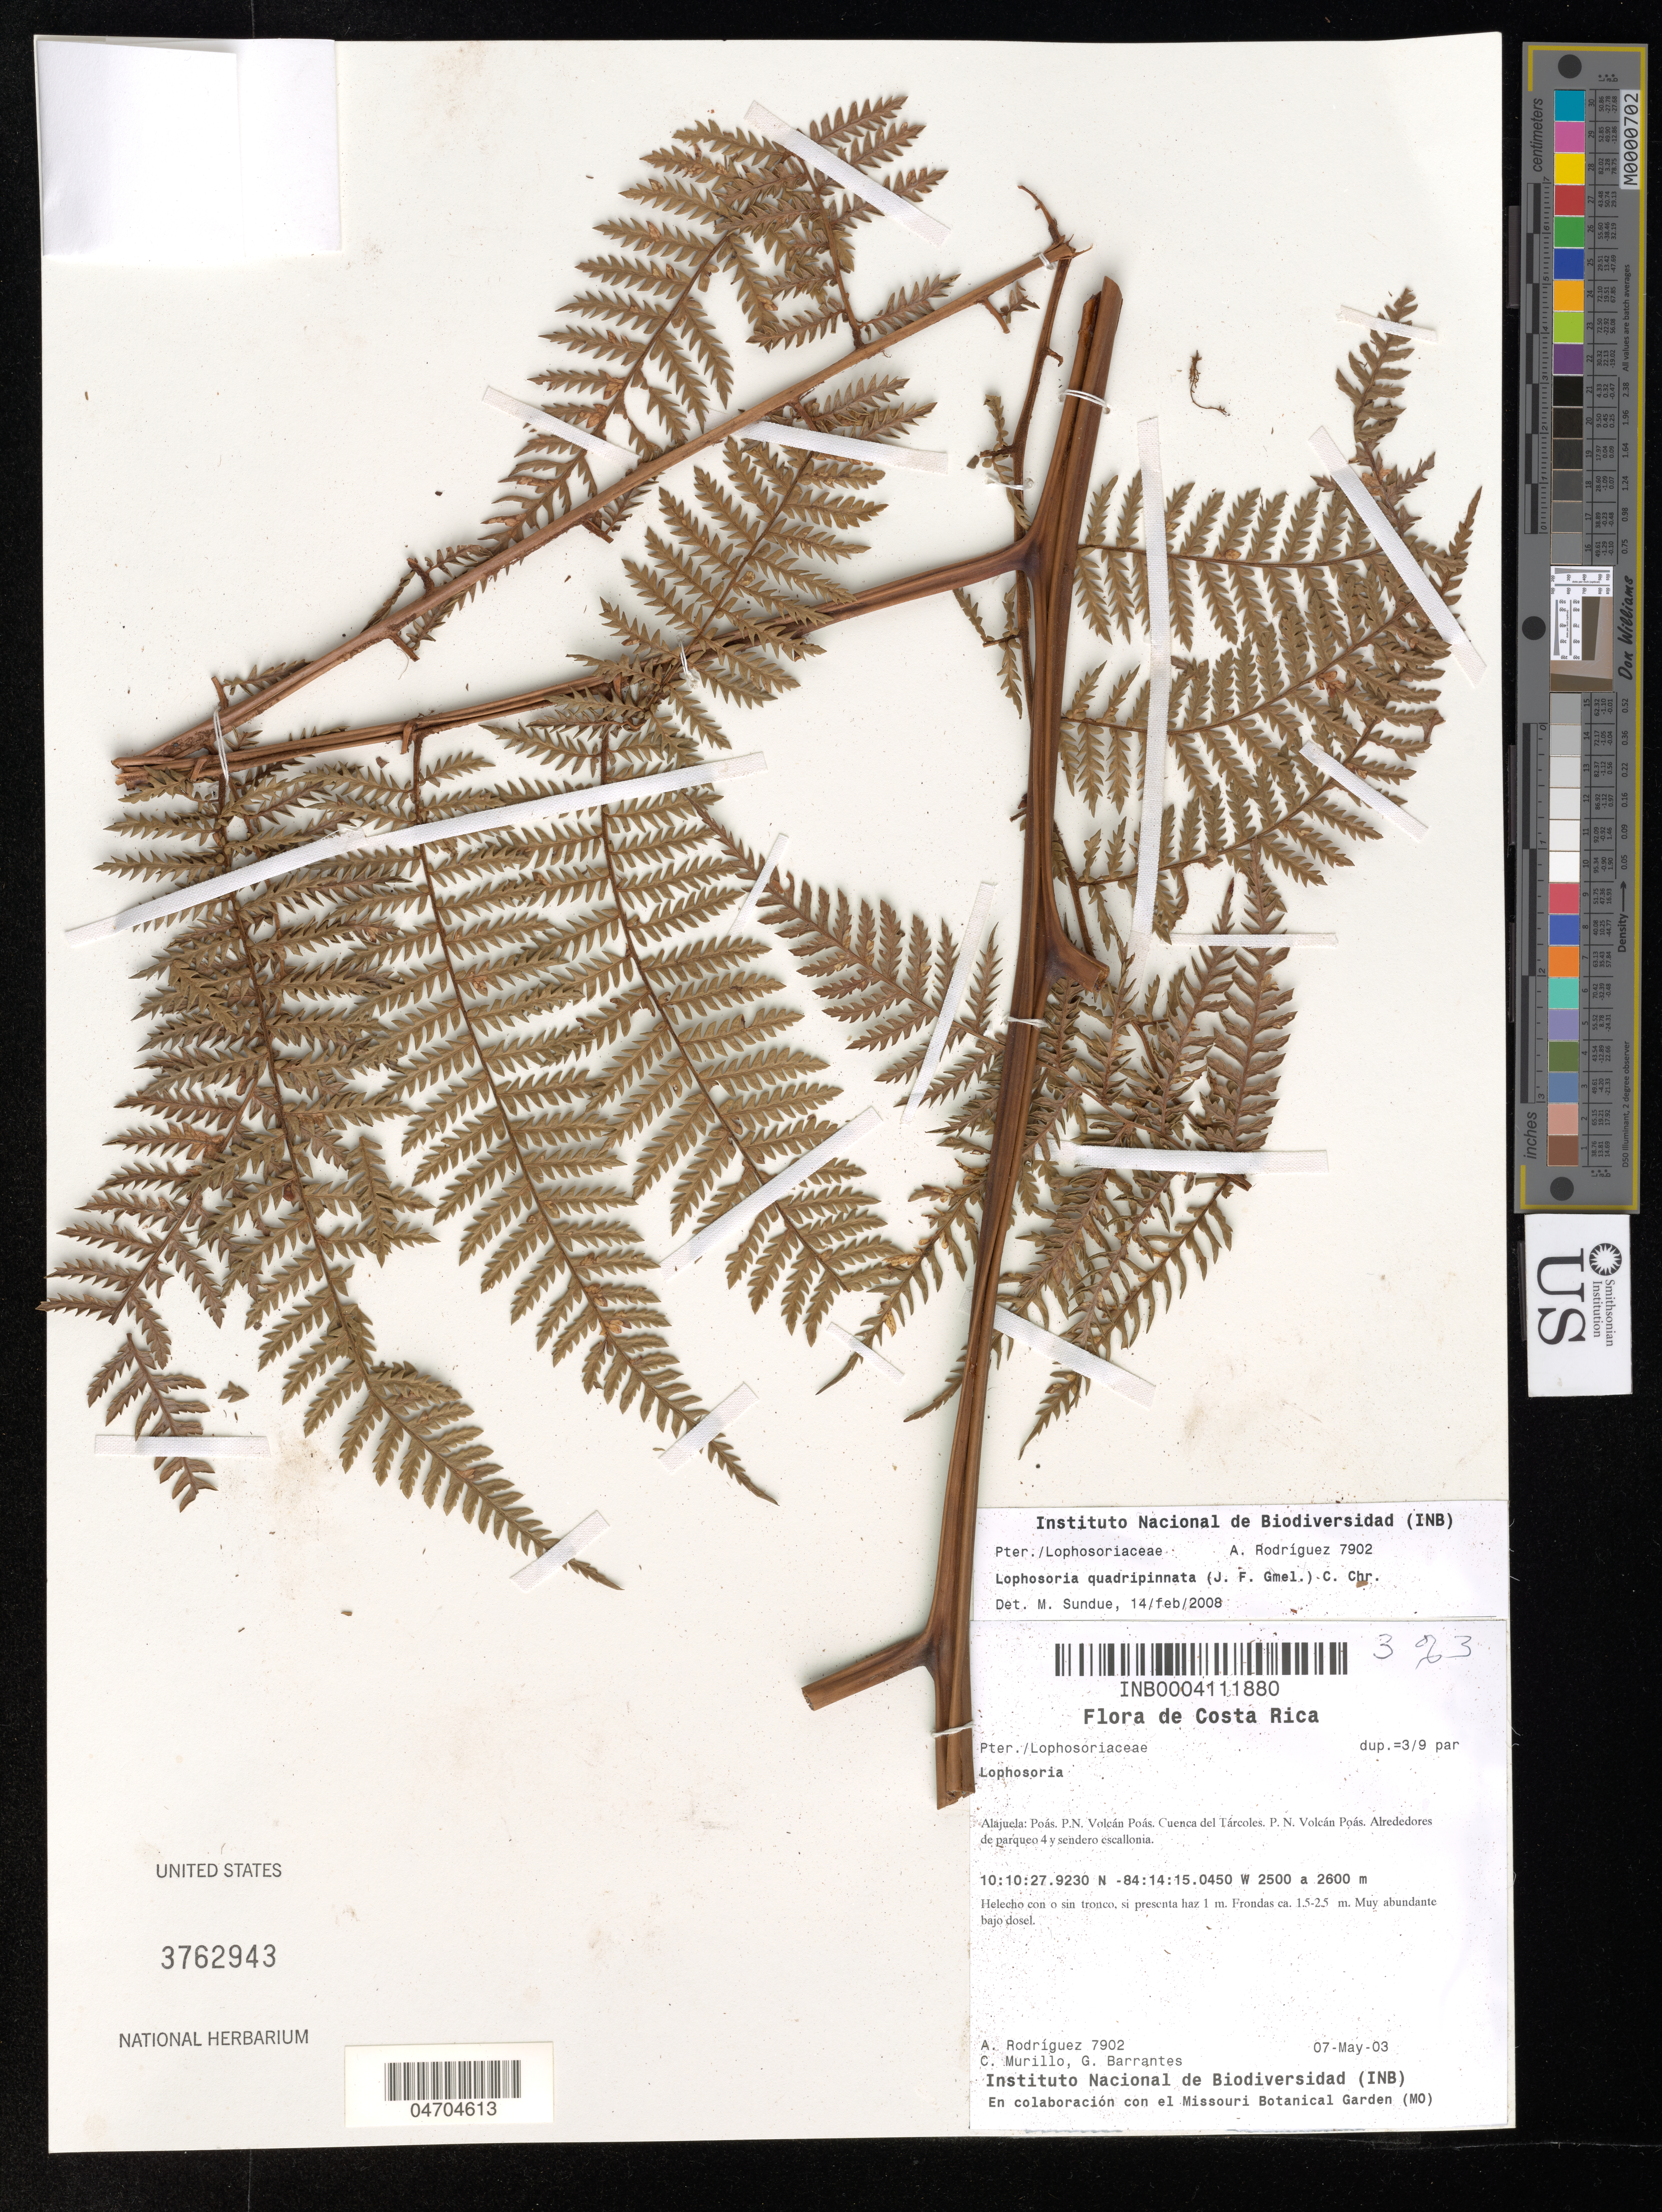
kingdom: Plantae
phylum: Tracheophyta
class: Polypodiopsida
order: Cyatheales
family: Dicksoniaceae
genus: Lophosoria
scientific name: Lophosoria quadripinnata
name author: (J.F. Gmel.) C. Chr.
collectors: A. Rodríguez, C. Murillo & G. Barrantes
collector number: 7902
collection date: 2003-05-07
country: Costa Rica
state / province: Alajuela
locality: Poás. P. N. Volcán Poás. Cuenca del Tárcoles. P. N. Volcán Poás. Alrededores de parqueo 4 y sendero escallonia.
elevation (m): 2500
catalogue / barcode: US 3762943